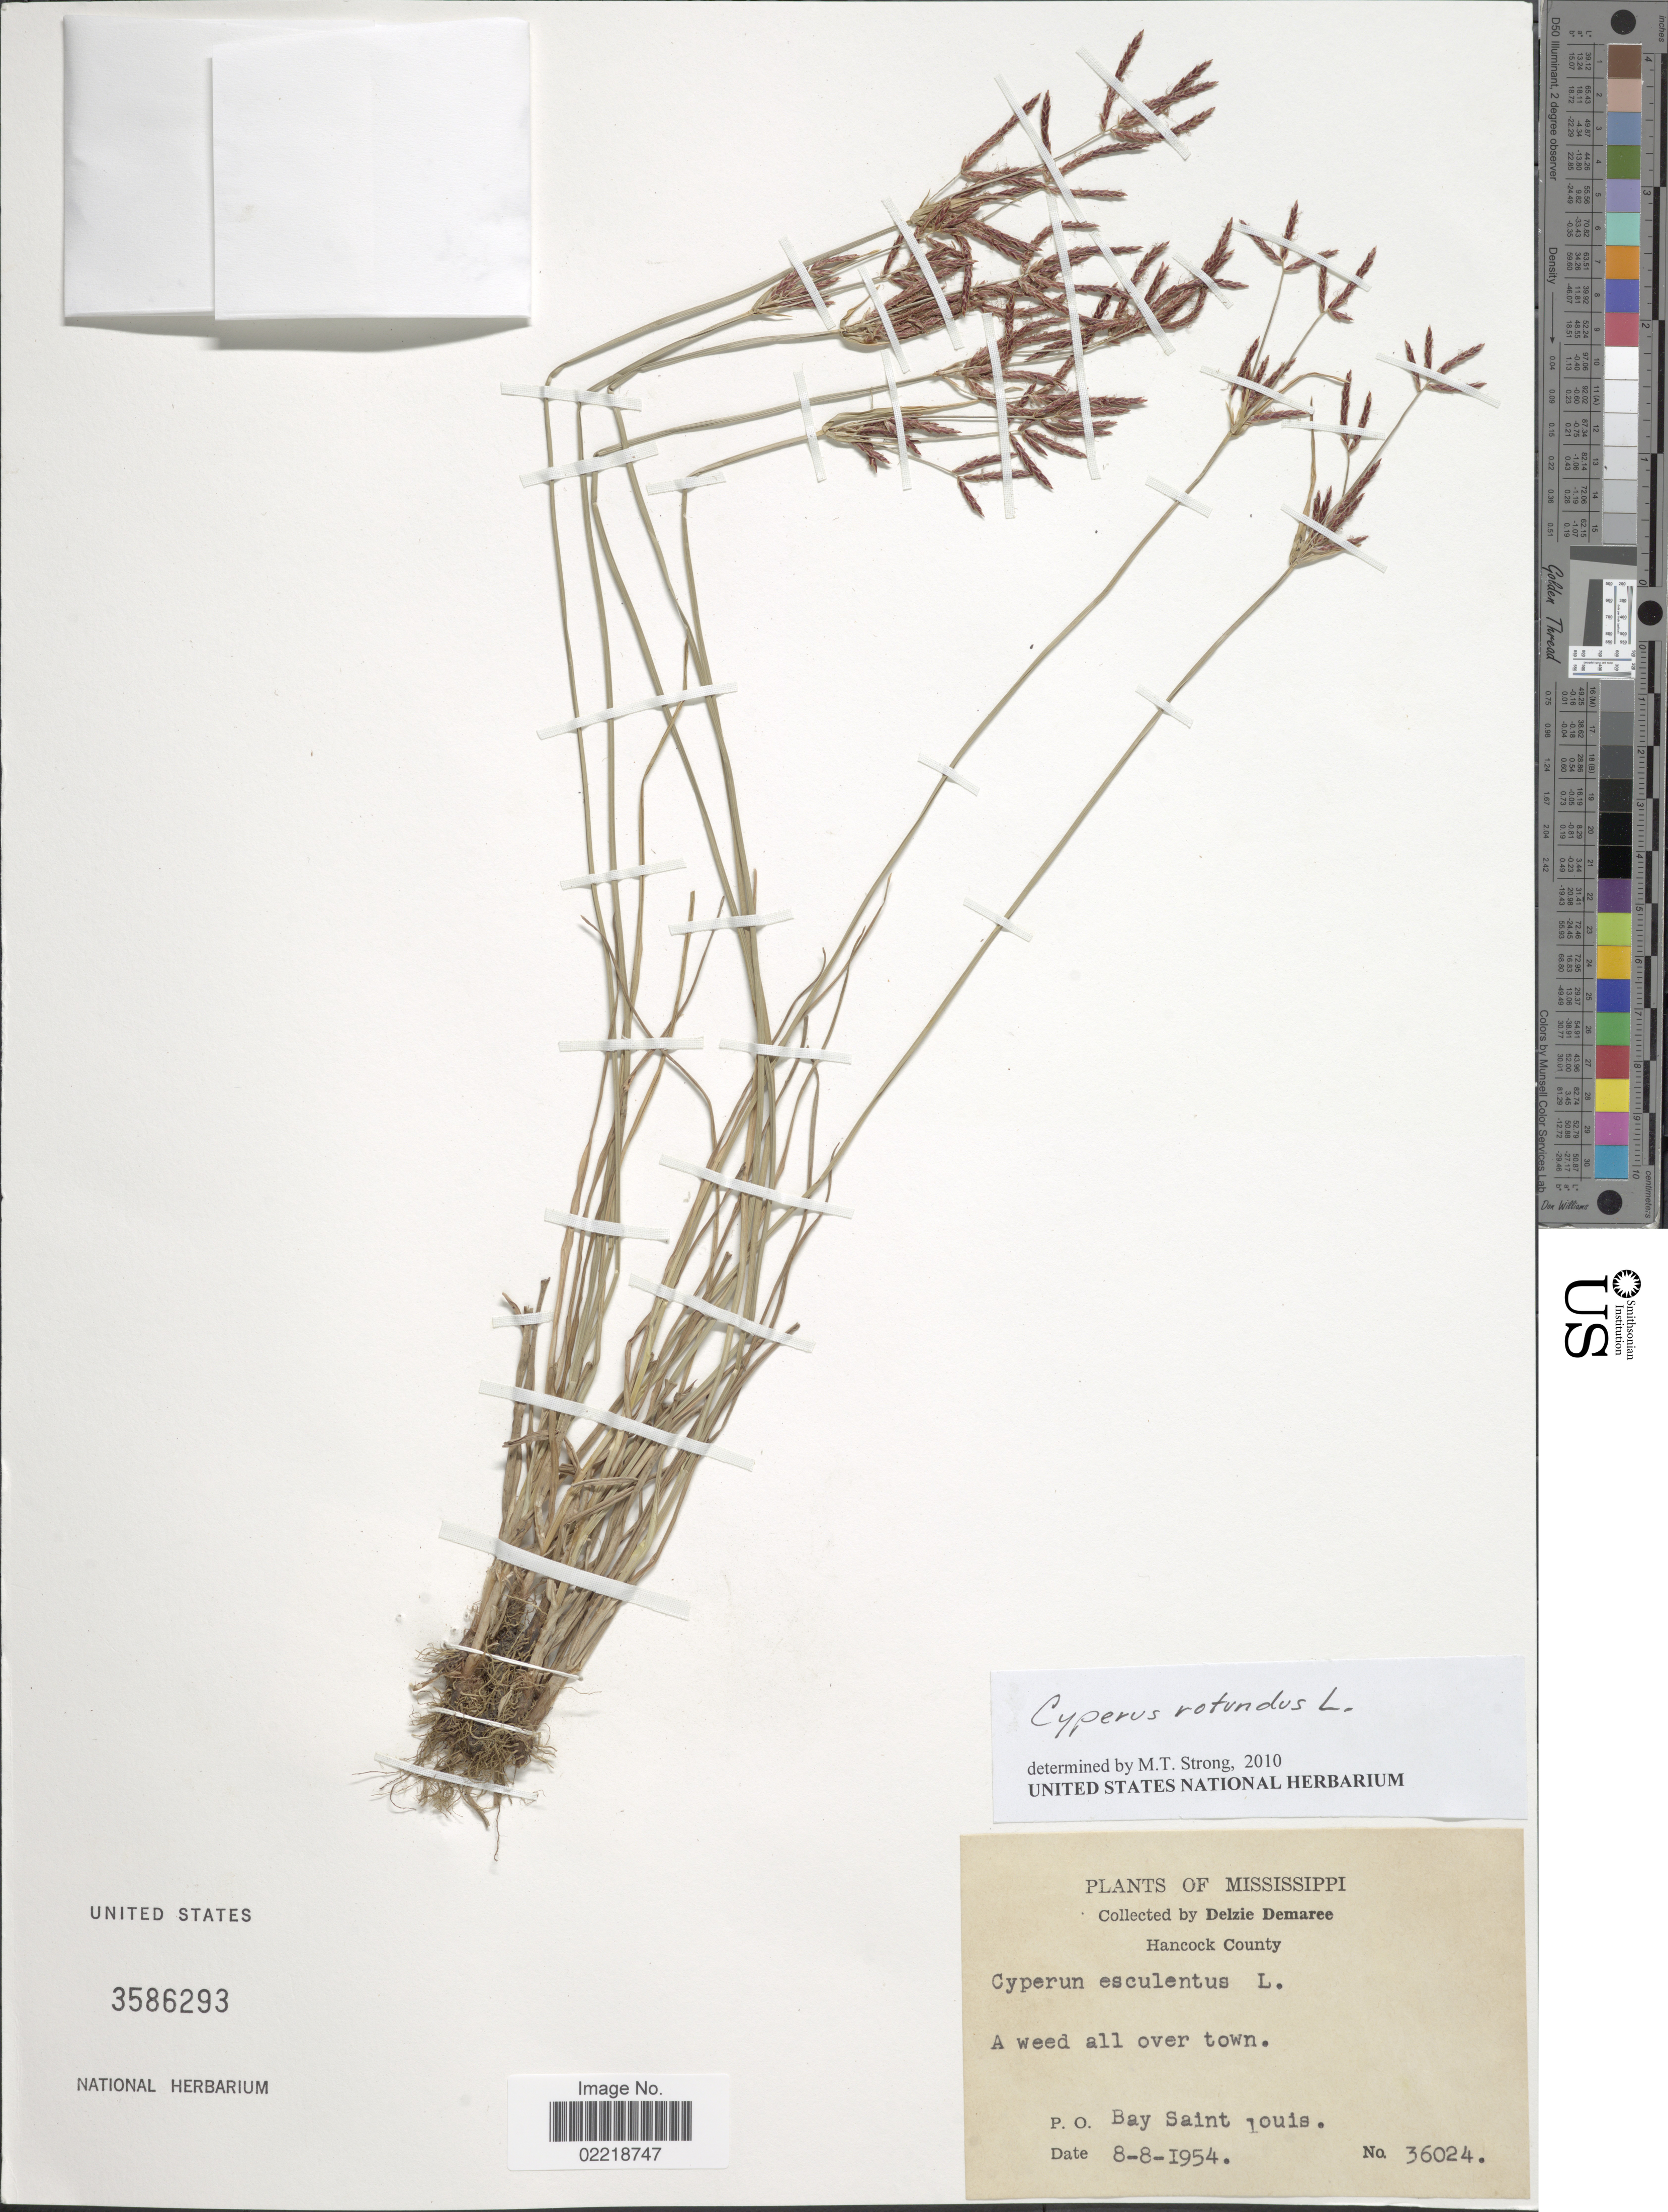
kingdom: Plantae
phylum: Tracheophyta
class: Liliopsida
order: Poales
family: Cyperaceae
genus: Cyperus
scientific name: Cyperus rotundus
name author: L.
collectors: D. Demaree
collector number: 36024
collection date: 1954-08-08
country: United States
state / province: Mississippi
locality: Hancock County. P. O. Bay Saint Louis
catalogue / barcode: US 3586293